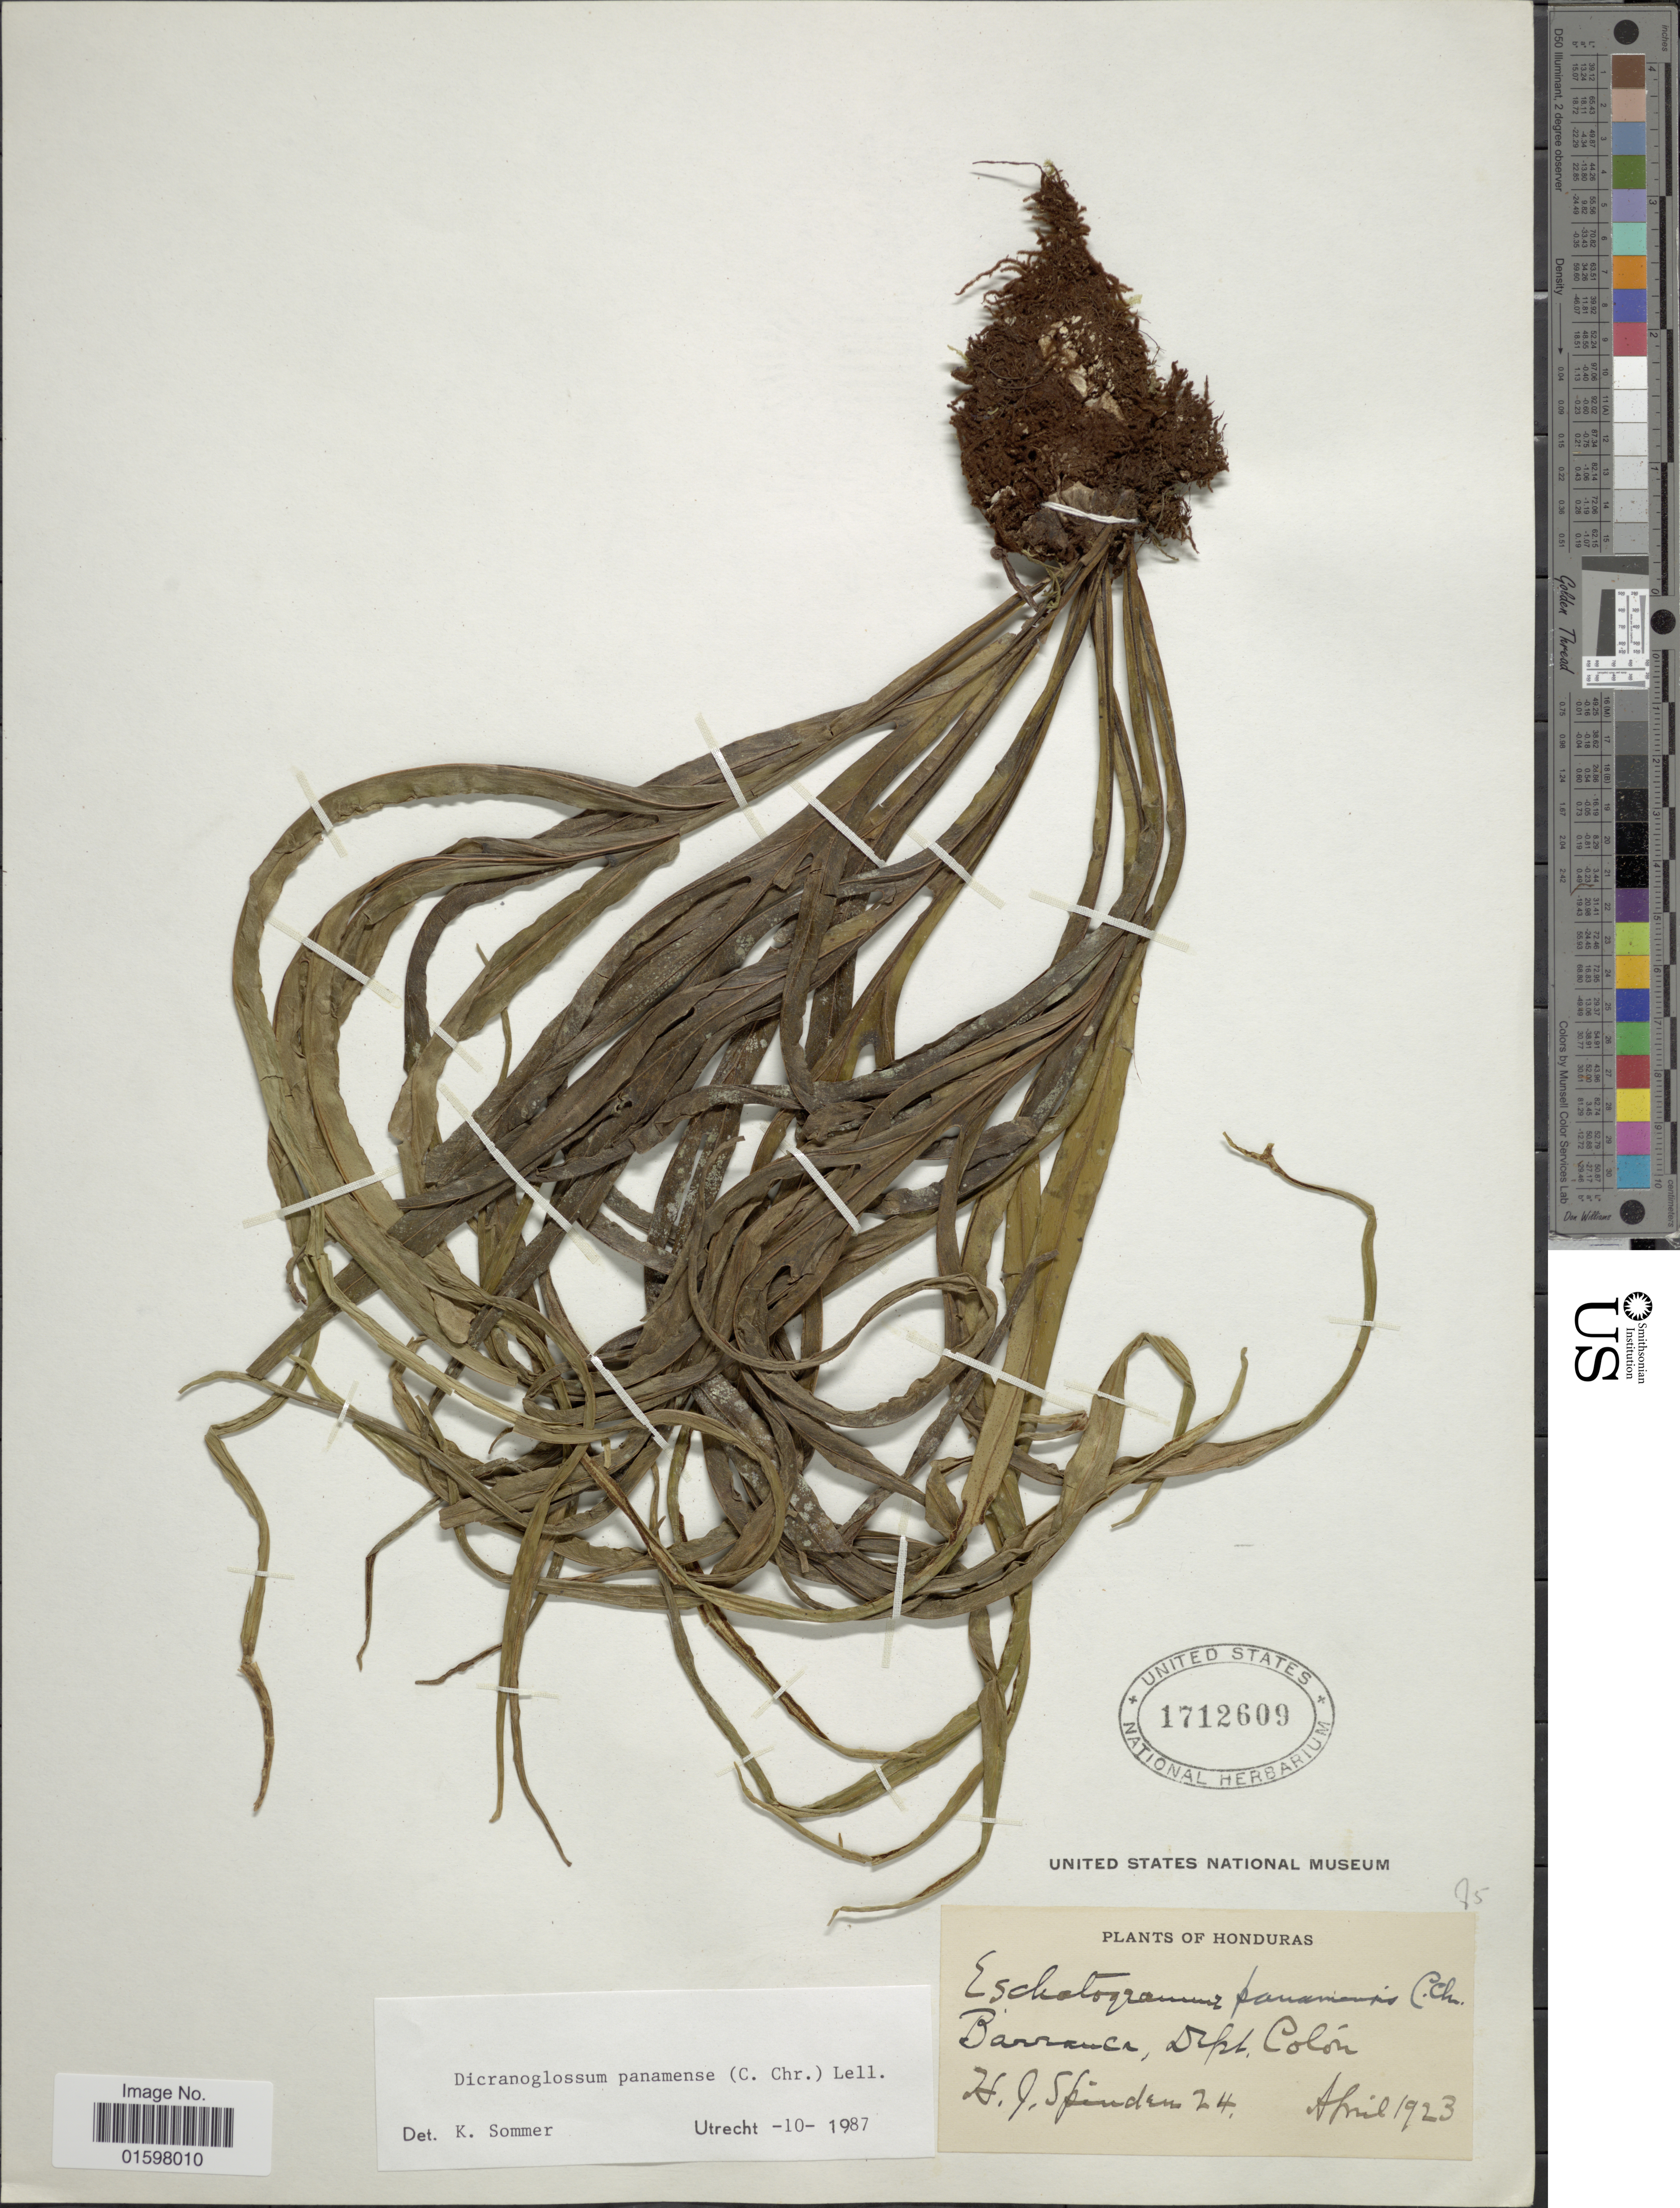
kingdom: Plantae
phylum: Tracheophyta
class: Polypodiopsida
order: Polypodiales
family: Polypodiaceae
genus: Pleopeltis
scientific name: Pleopeltis panamensis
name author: (Weath.) Pic. Serm.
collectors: H. Spinden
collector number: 24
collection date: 1923-04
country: Honduras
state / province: Colón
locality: Barranca, Dept. Colón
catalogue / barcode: US 1712609